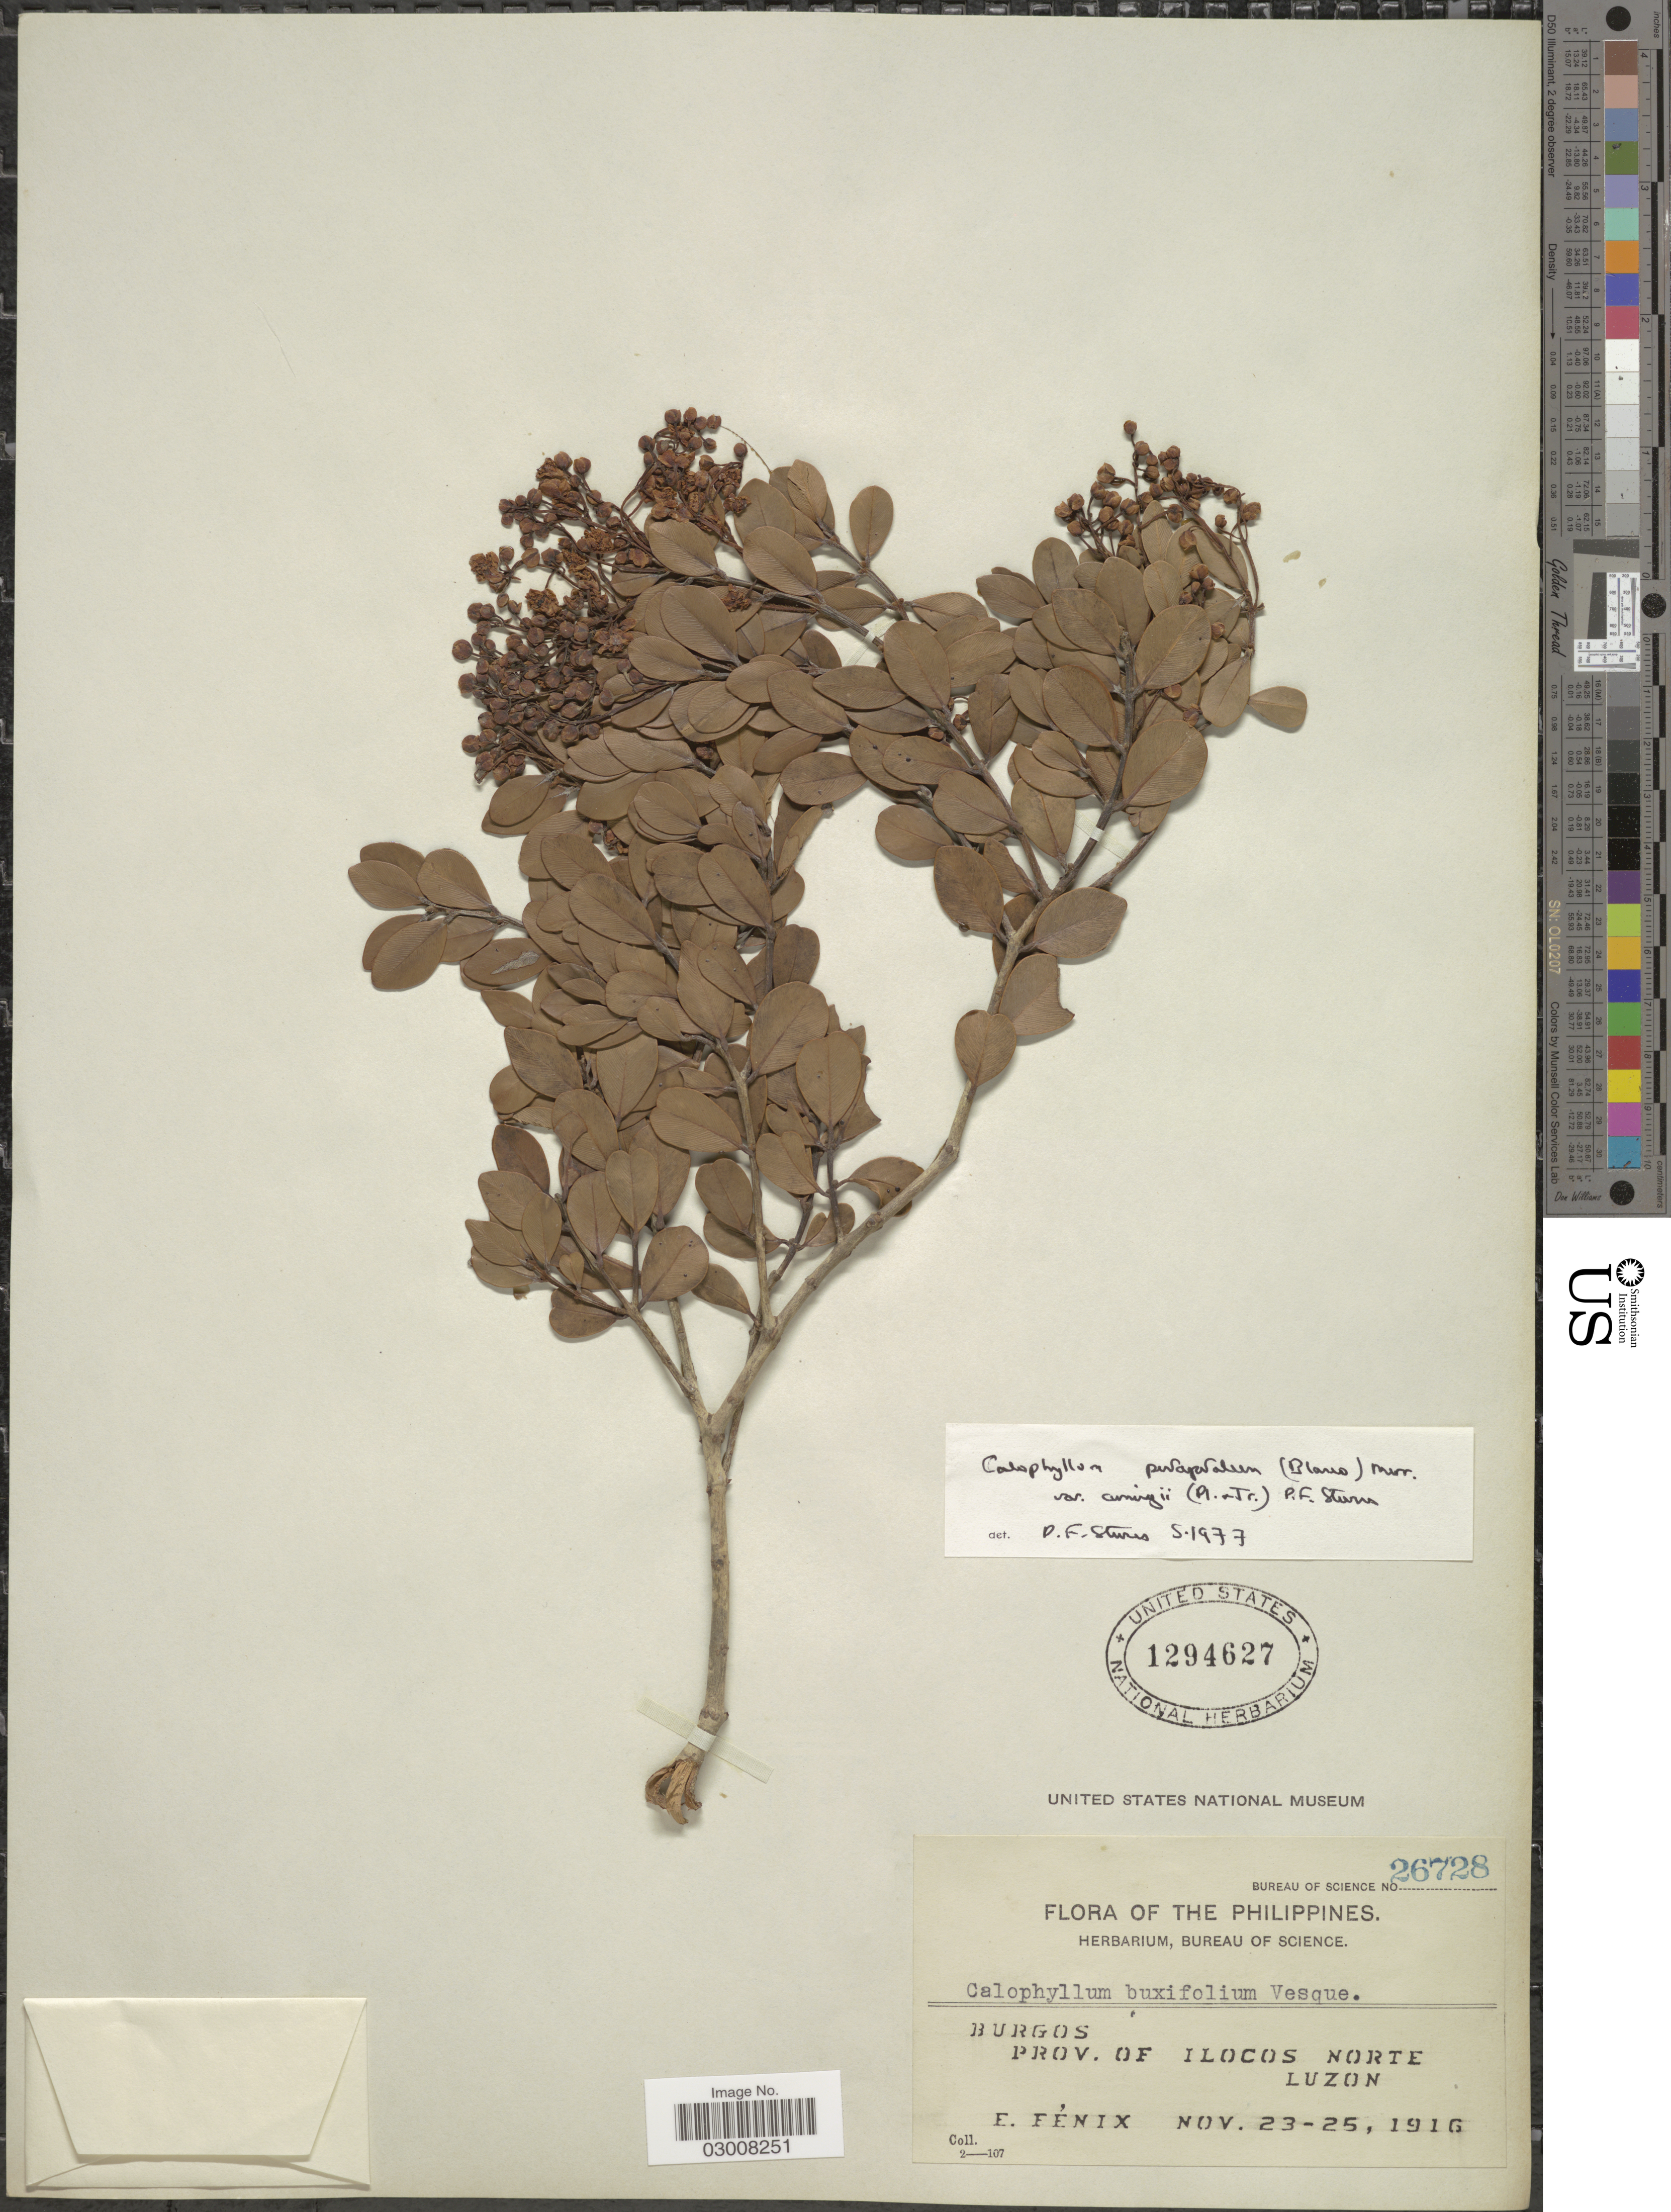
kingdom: Plantae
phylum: Tracheophyta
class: Magnoliopsida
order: Malpighiales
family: Calophyllaceae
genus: Calophyllum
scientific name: Calophyllum pentapetalum var. cumingii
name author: P.F. Stevens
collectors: E. Fénix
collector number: Bureau of Science 26728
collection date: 1916-11-23/1916-11-25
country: Philippines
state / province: Ilocos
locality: Burgos, Prov. of Ilocos Nort, Luzon.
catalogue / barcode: US 1294627